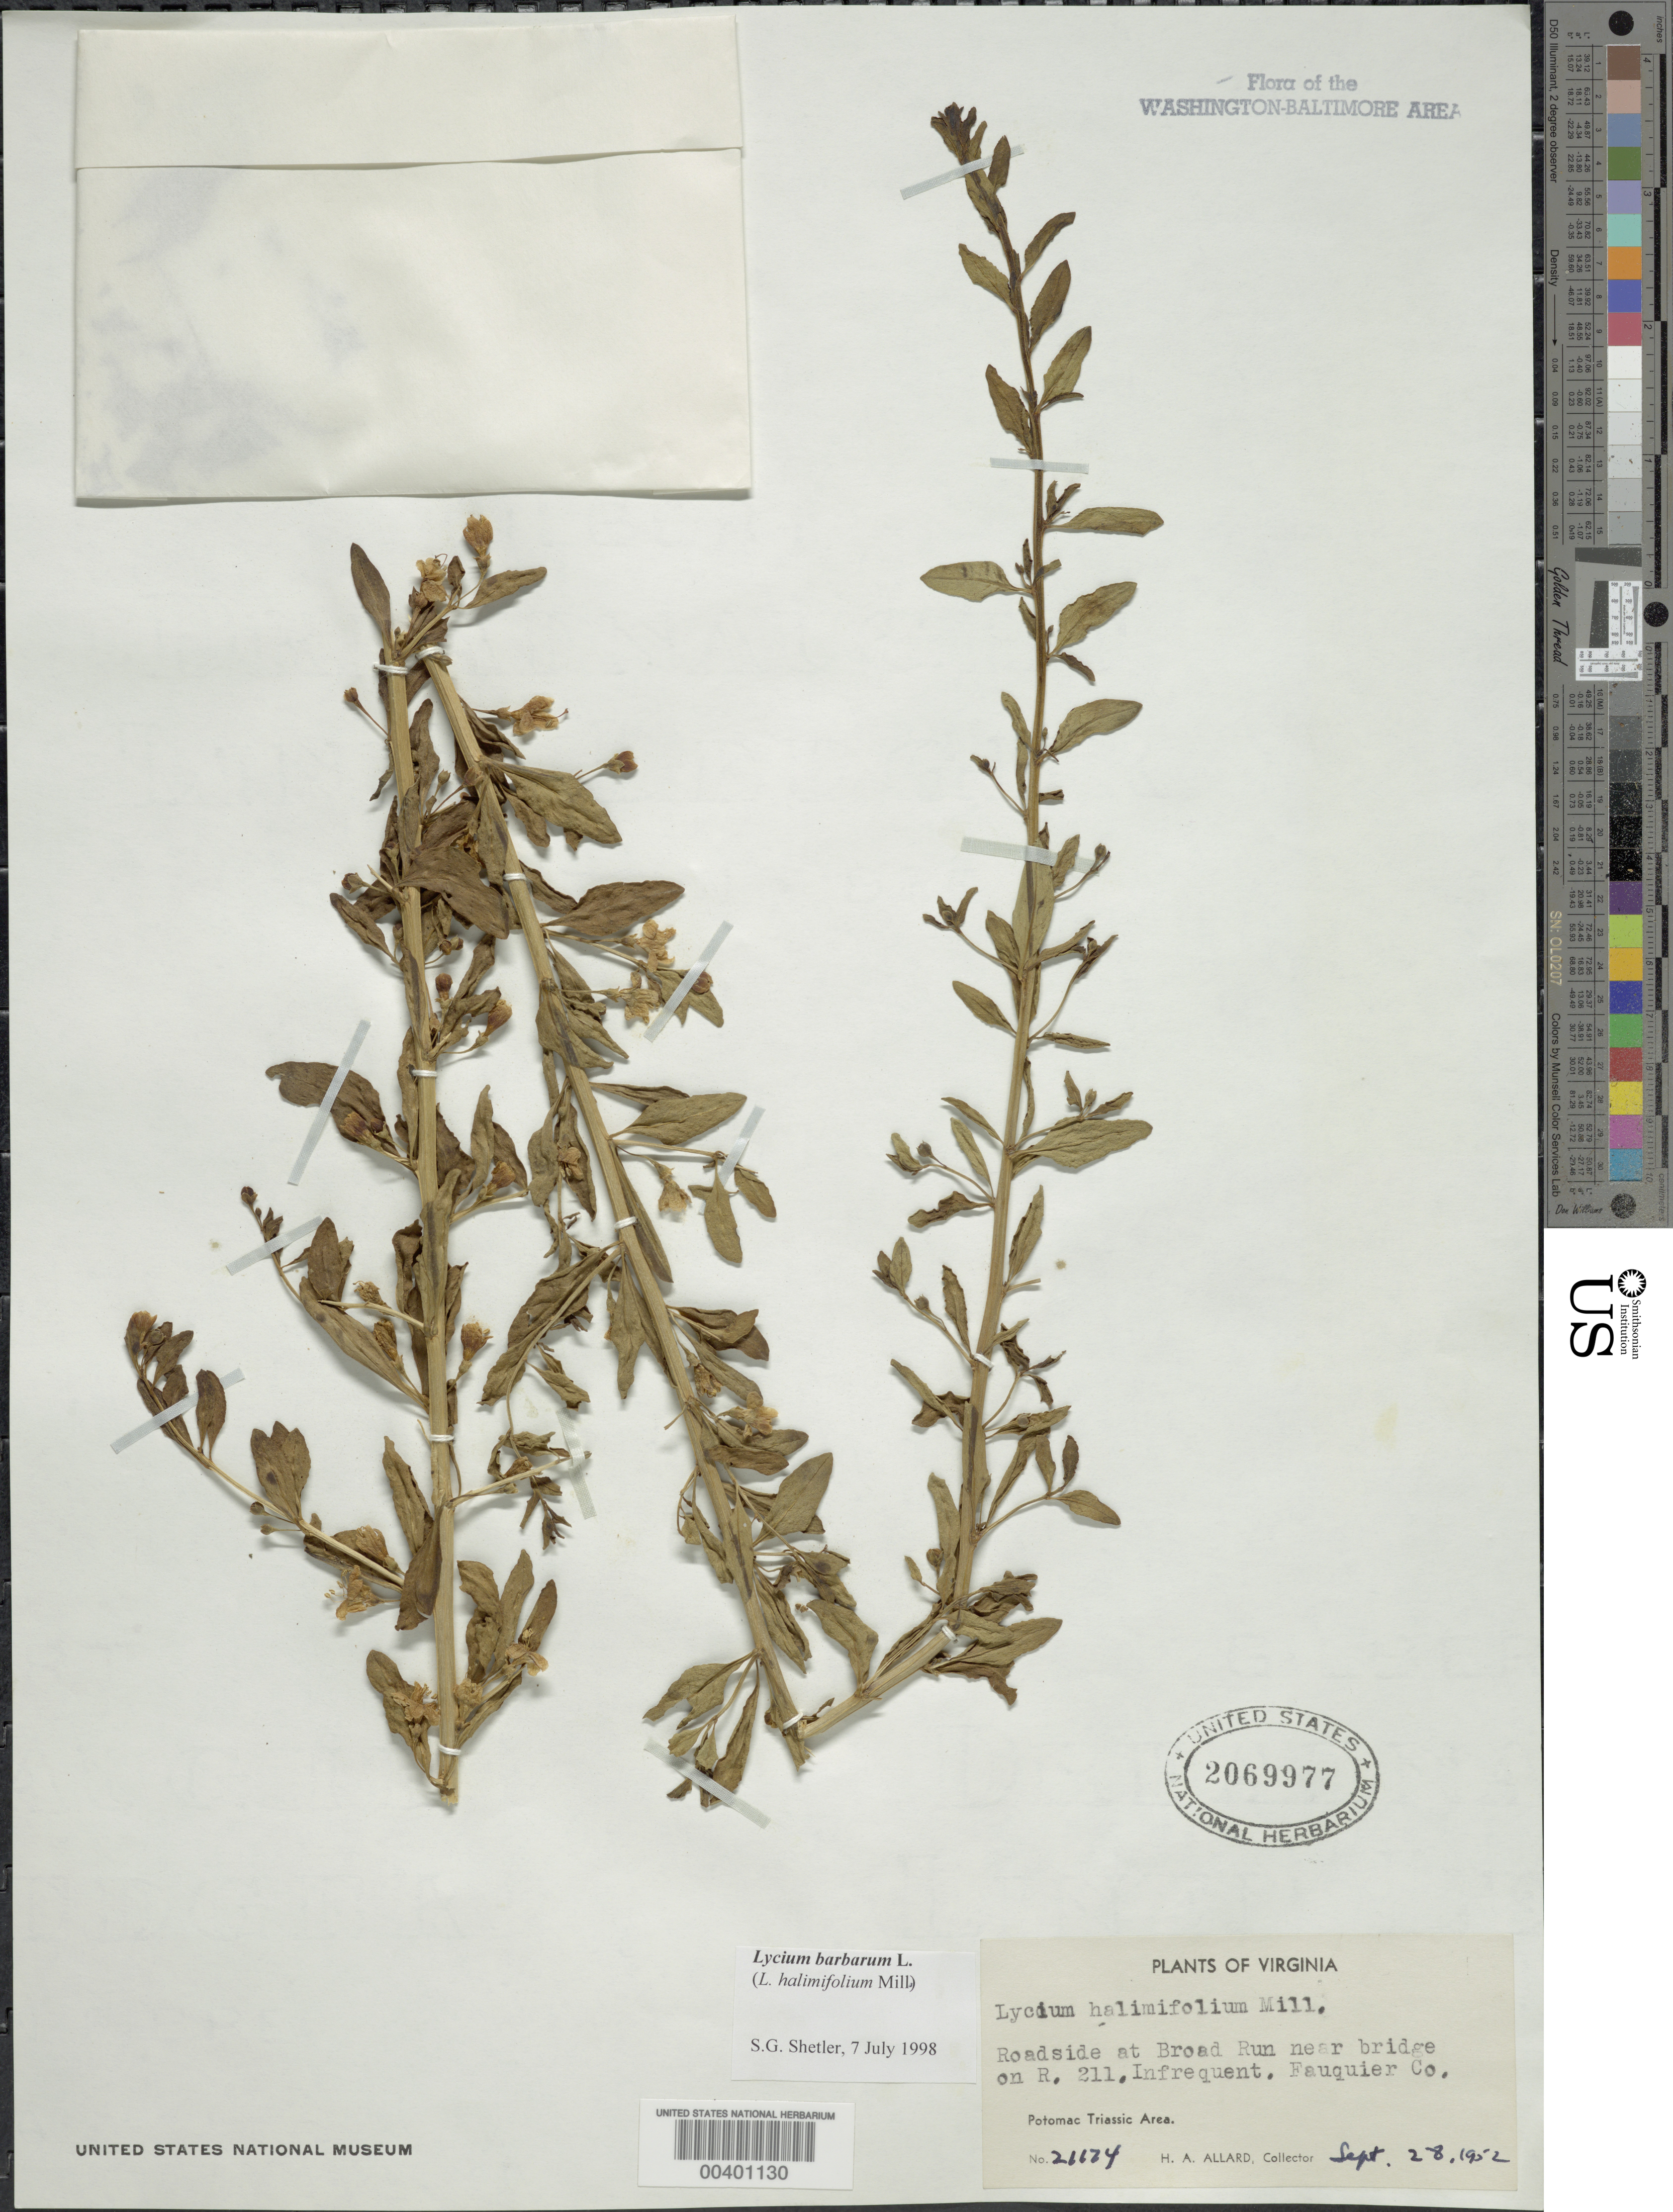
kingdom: Plantae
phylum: Tracheophyta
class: Magnoliopsida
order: Solanales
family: Solanaceae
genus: Lycium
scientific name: Lycium barbarum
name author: L.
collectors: H. A. Allard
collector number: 21124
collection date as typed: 28 Sep 1952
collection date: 1952-09-28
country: United States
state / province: Virginia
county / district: Fauquier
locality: Roadside at Broad Run, near Bridge on Route 211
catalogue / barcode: US 2069977